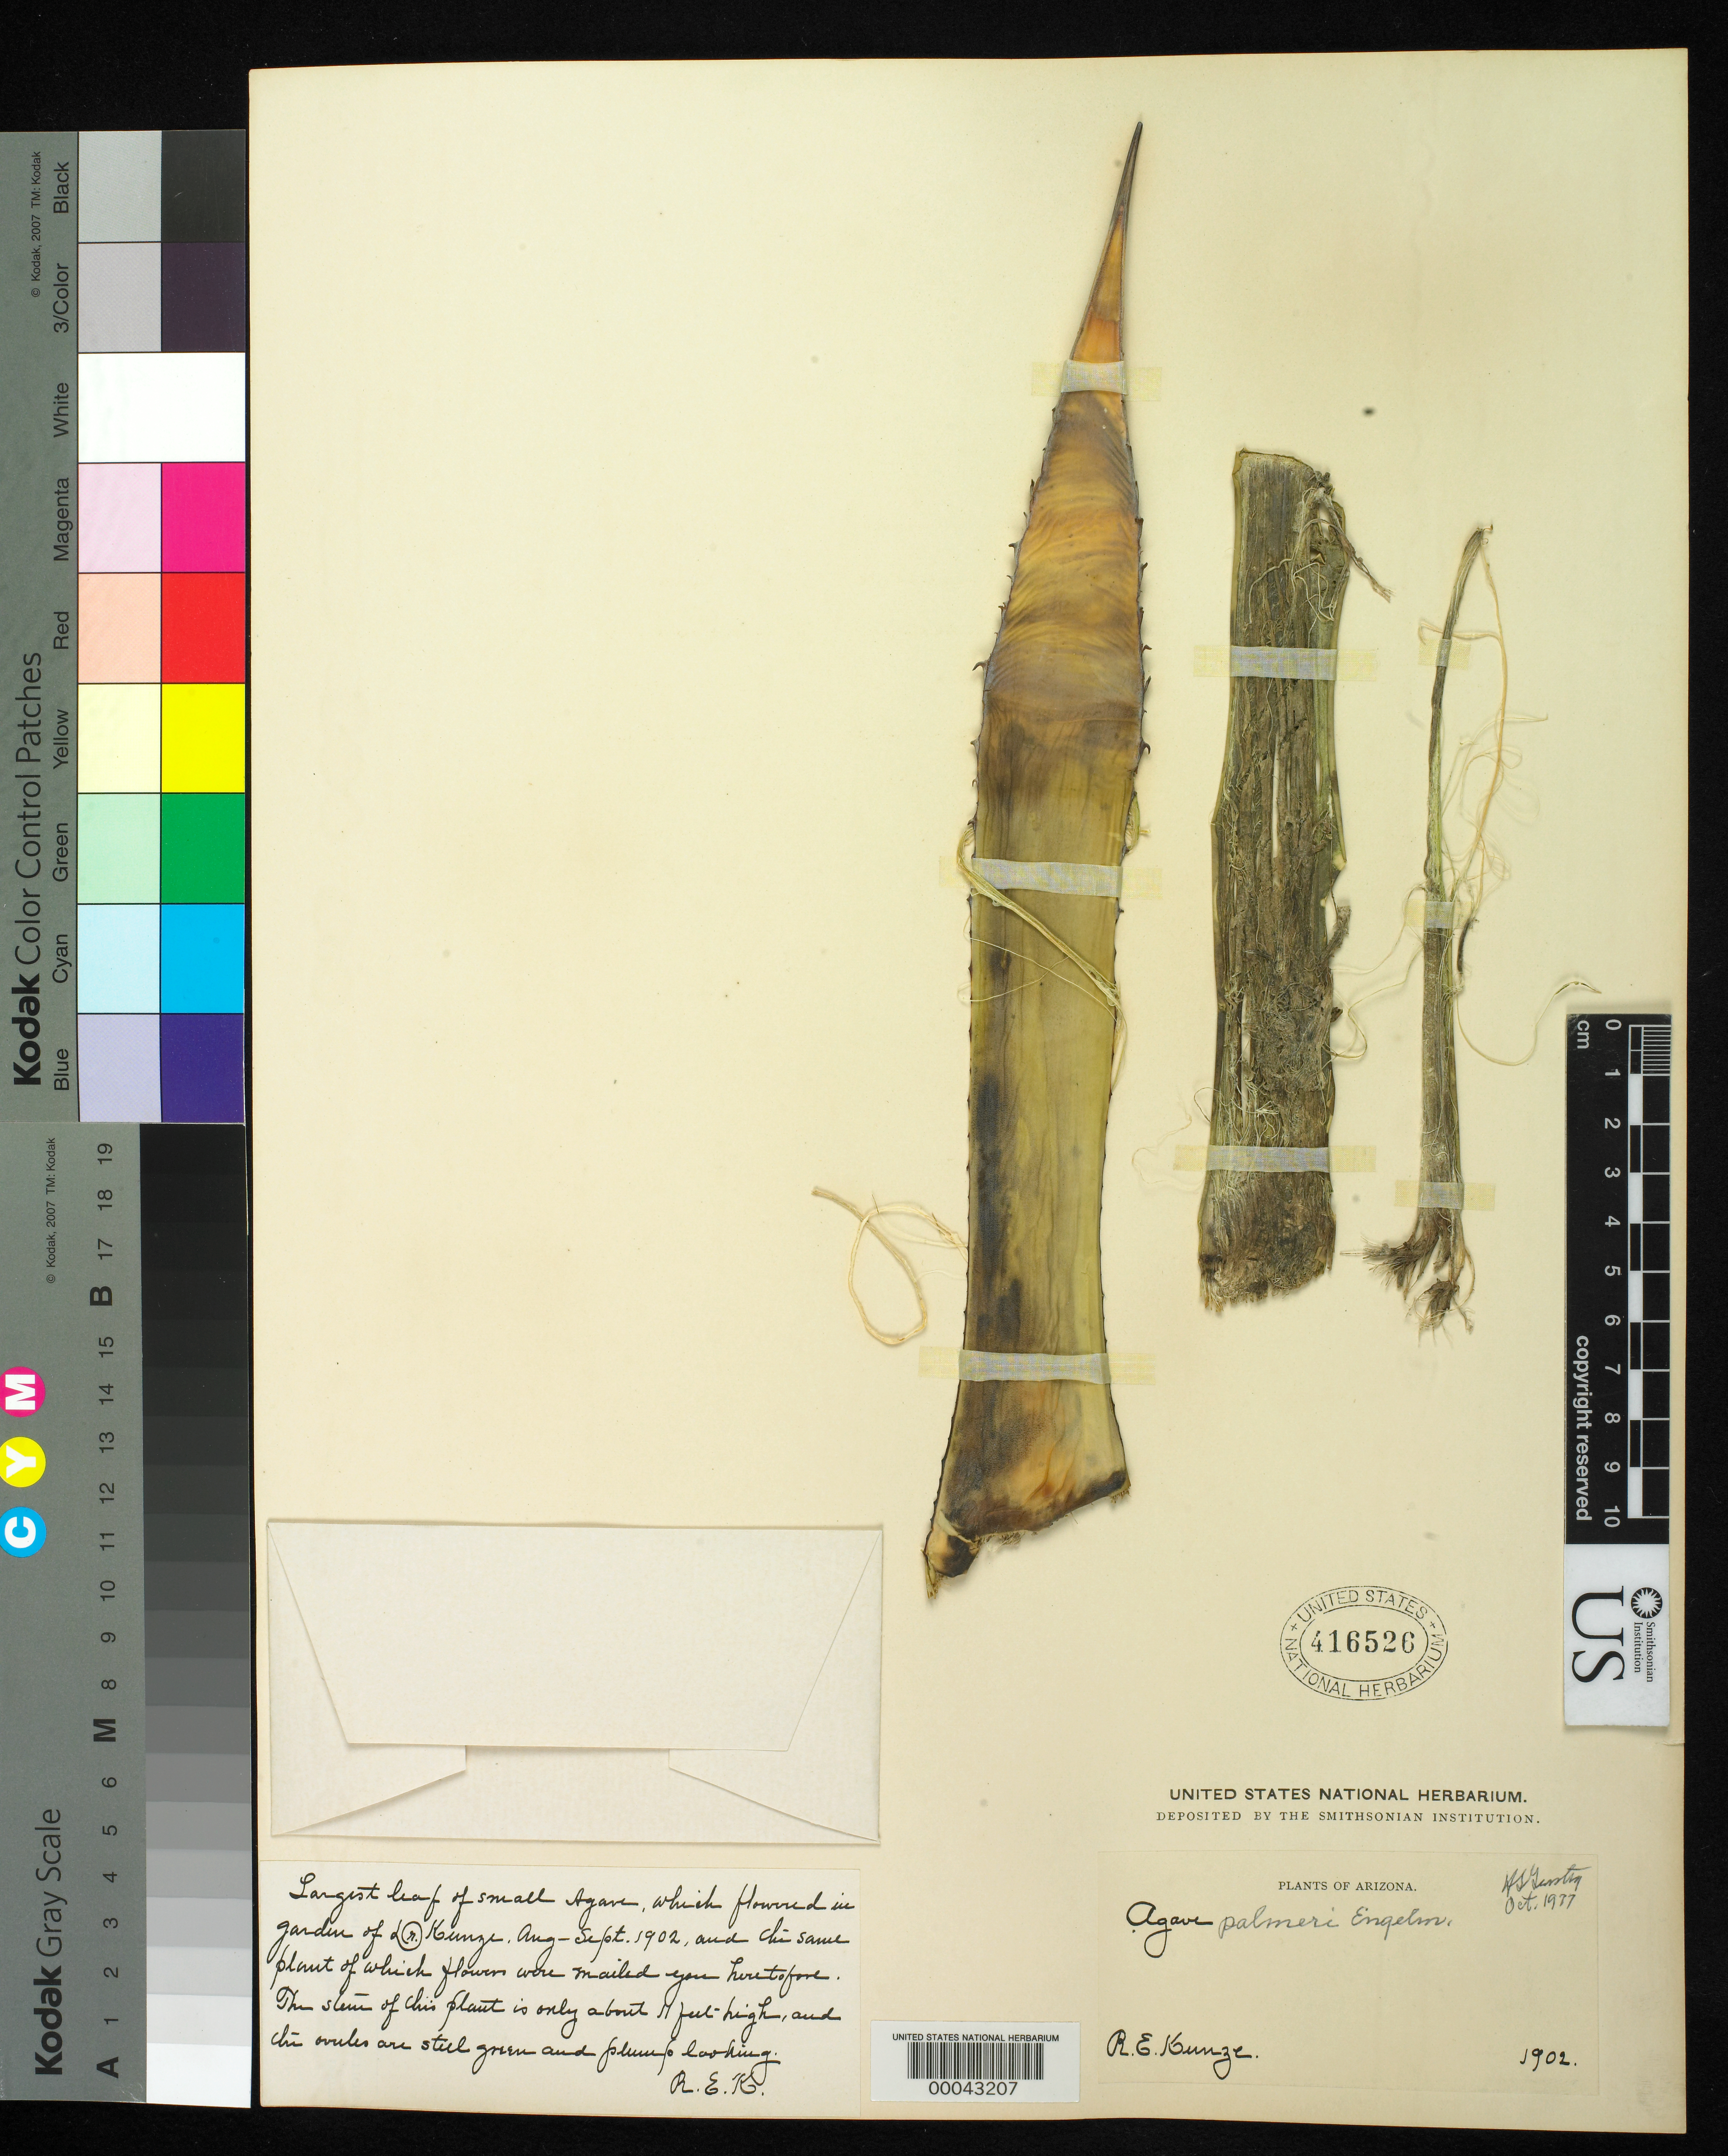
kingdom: Plantae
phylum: Tracheophyta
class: Liliopsida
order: Asparagales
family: Asparagaceae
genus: Agave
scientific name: Agave palmeri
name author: Engelm.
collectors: R. E. Kunze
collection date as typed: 1902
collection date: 1902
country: United States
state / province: Arizona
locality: Garden of dr. kunze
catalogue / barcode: US 416526